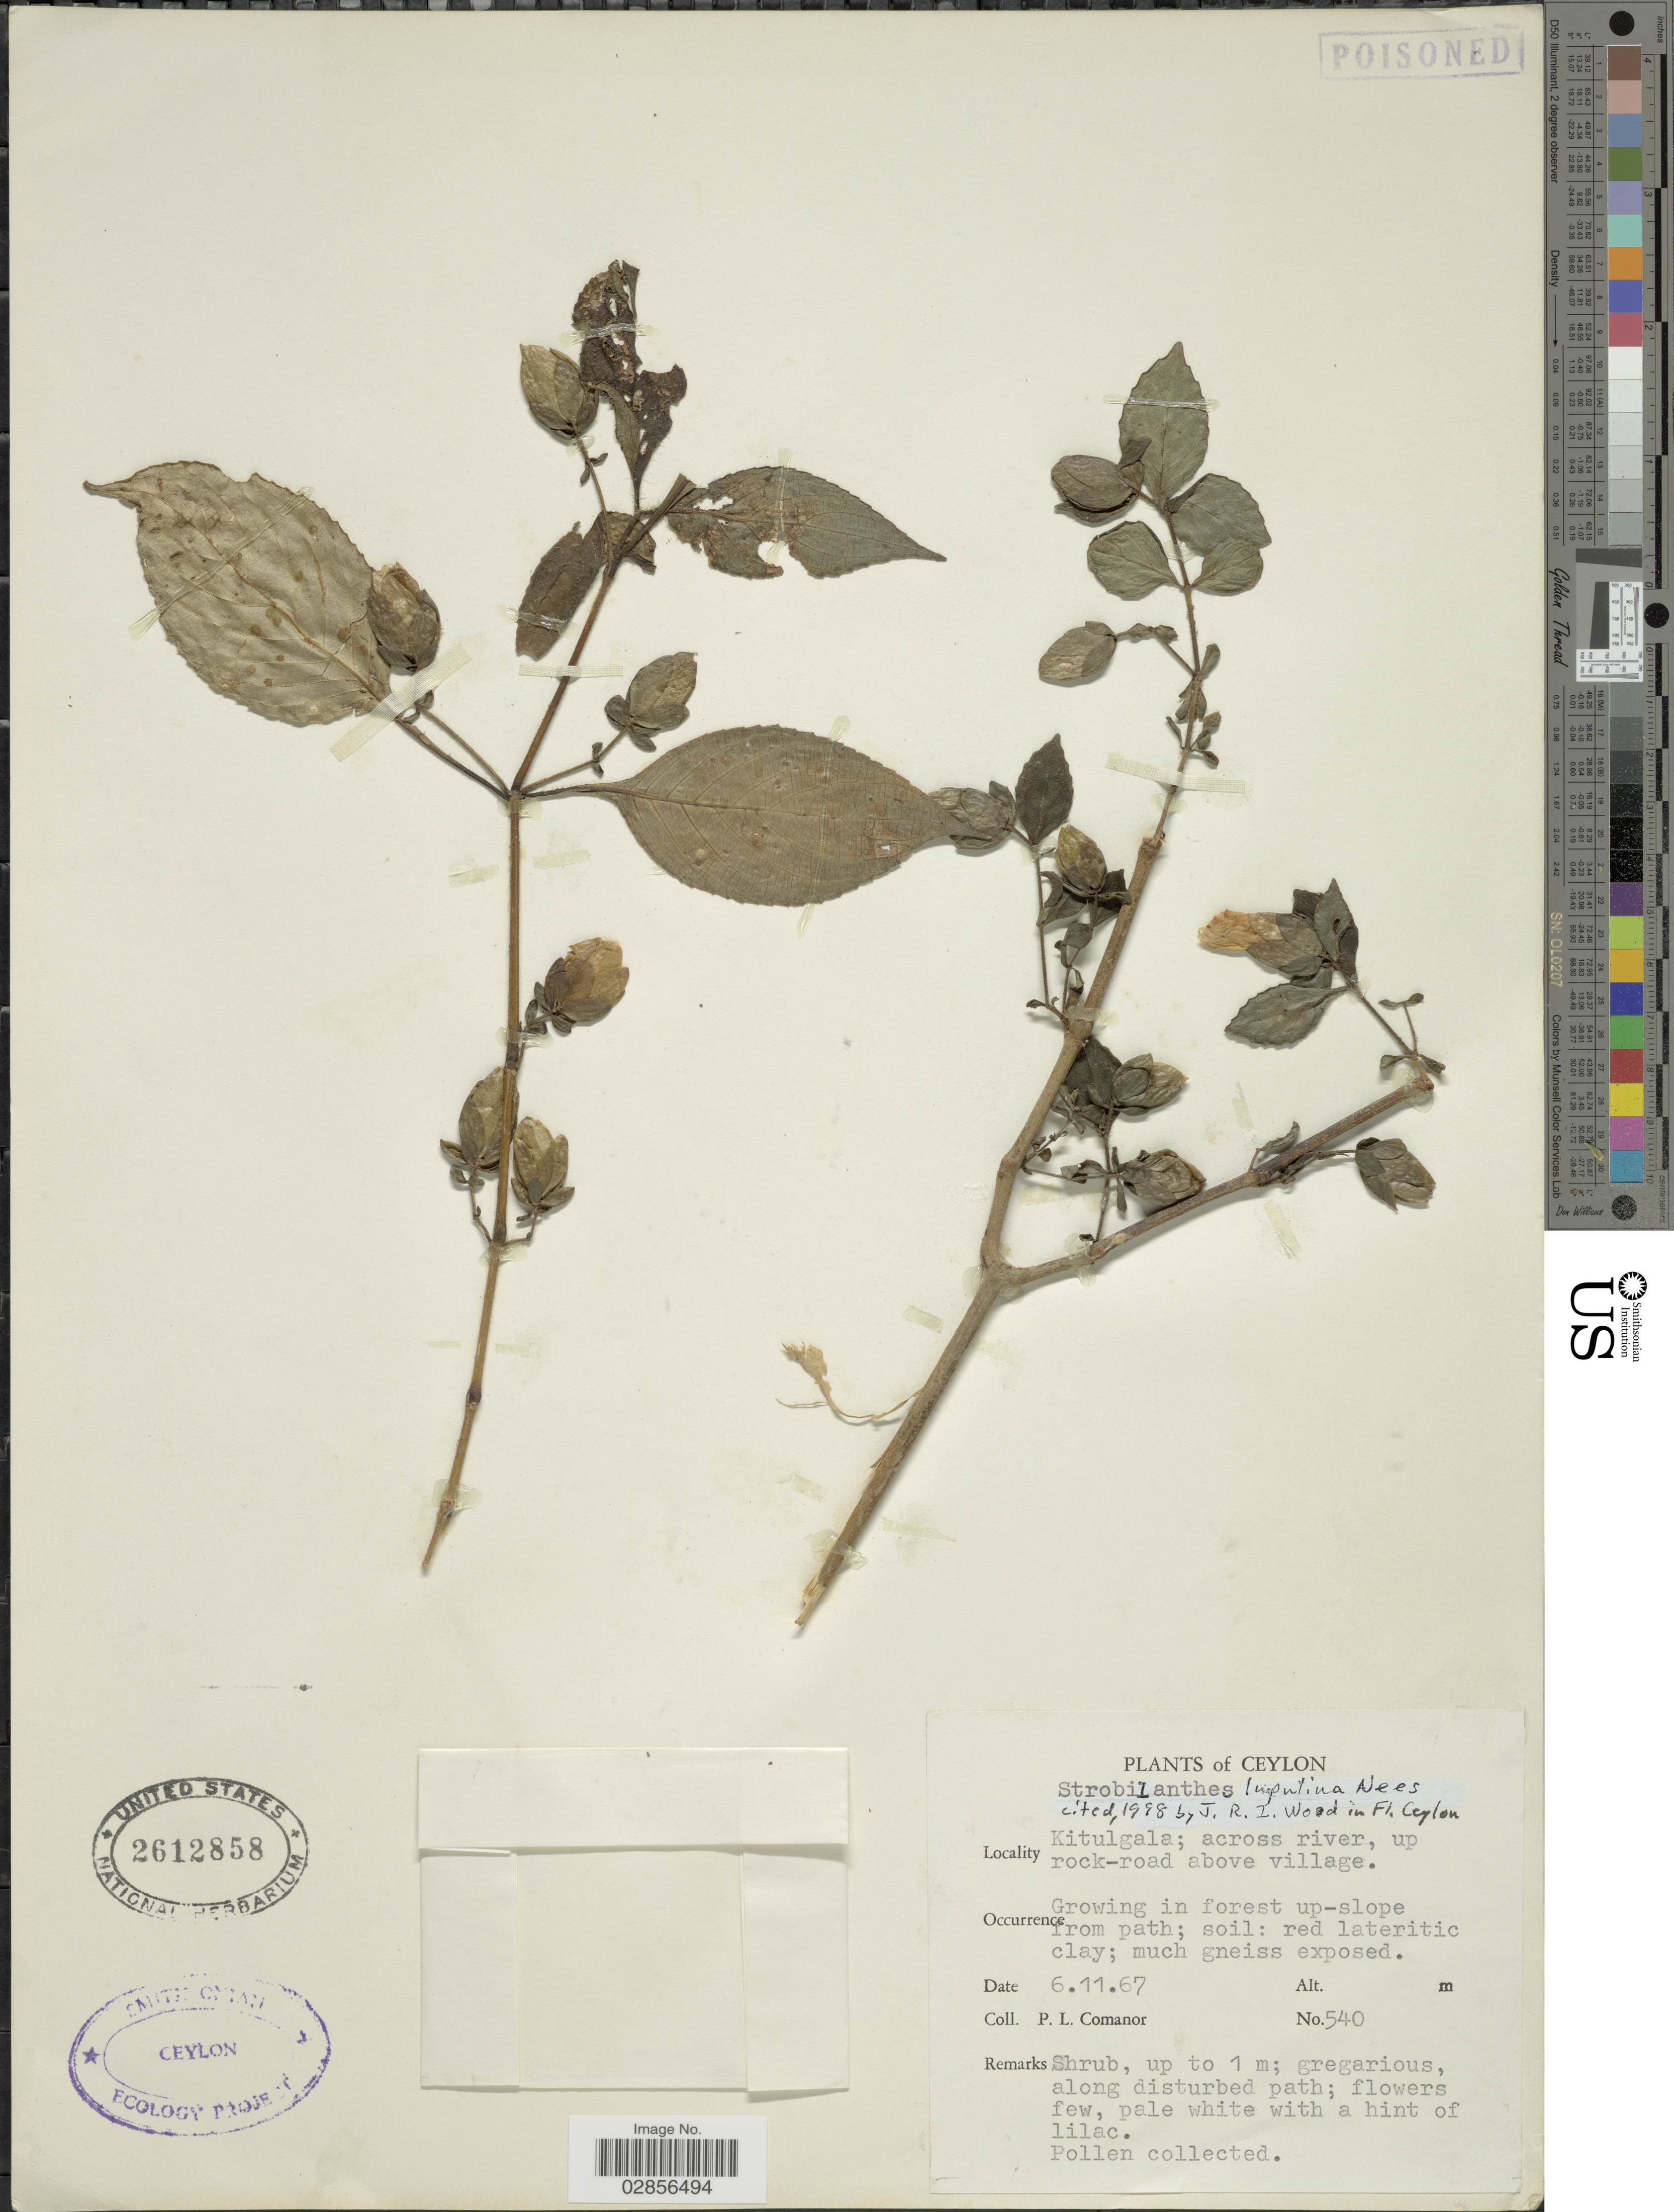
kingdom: Plantae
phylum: Tracheophyta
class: Magnoliopsida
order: Lamiales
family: Acanthaceae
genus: Strobilanthes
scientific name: Strobilanthes lupulina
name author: Nees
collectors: P. Comanor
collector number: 540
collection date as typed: Transcribed d/m/y: 6/11/67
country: Sri Lanka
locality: Ceylon. Kitulgala; across river, up rock-road above village.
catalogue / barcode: US 2612858